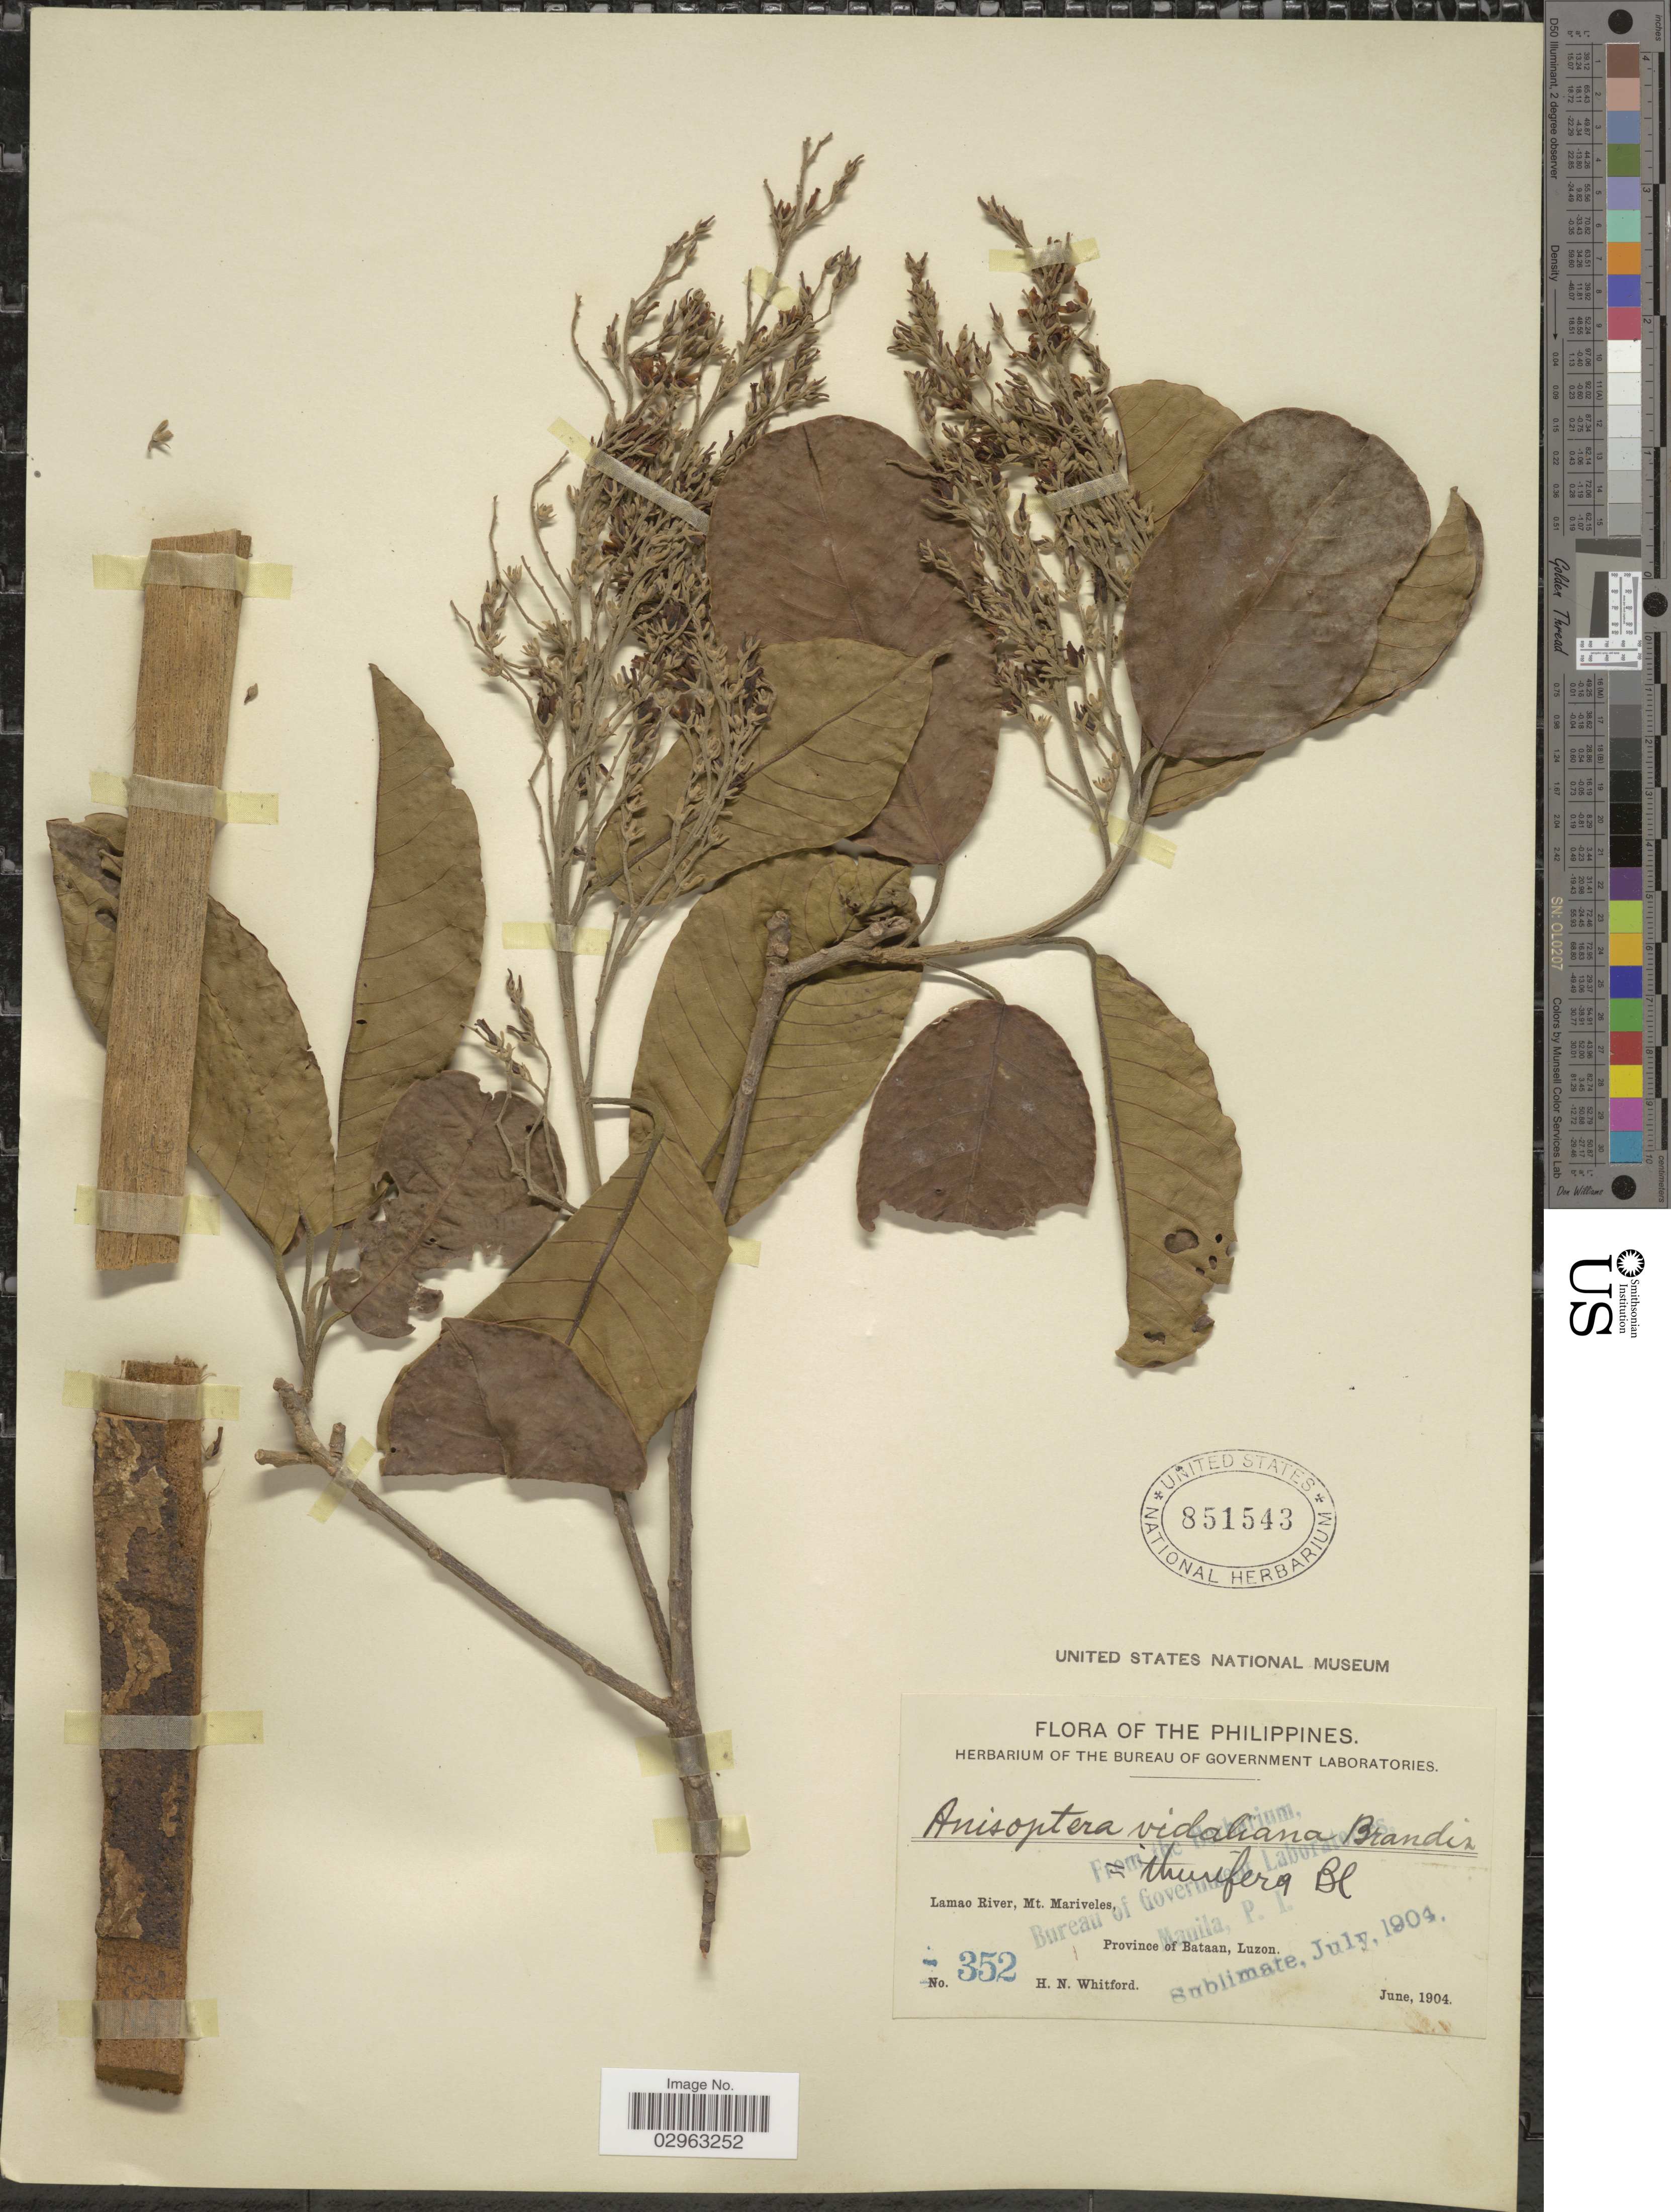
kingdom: Plantae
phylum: Tracheophyta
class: Magnoliopsida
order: Malvales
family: Dipterocarpaceae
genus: Anisoptera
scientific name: Anisoptera thurifera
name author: (Blanco) Blume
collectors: H. N. Whitford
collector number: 352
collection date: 1904-06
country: Philippines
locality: Lamao River, Mt. Mariveles, Province of Bataan, Luzon.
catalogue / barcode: US 851543